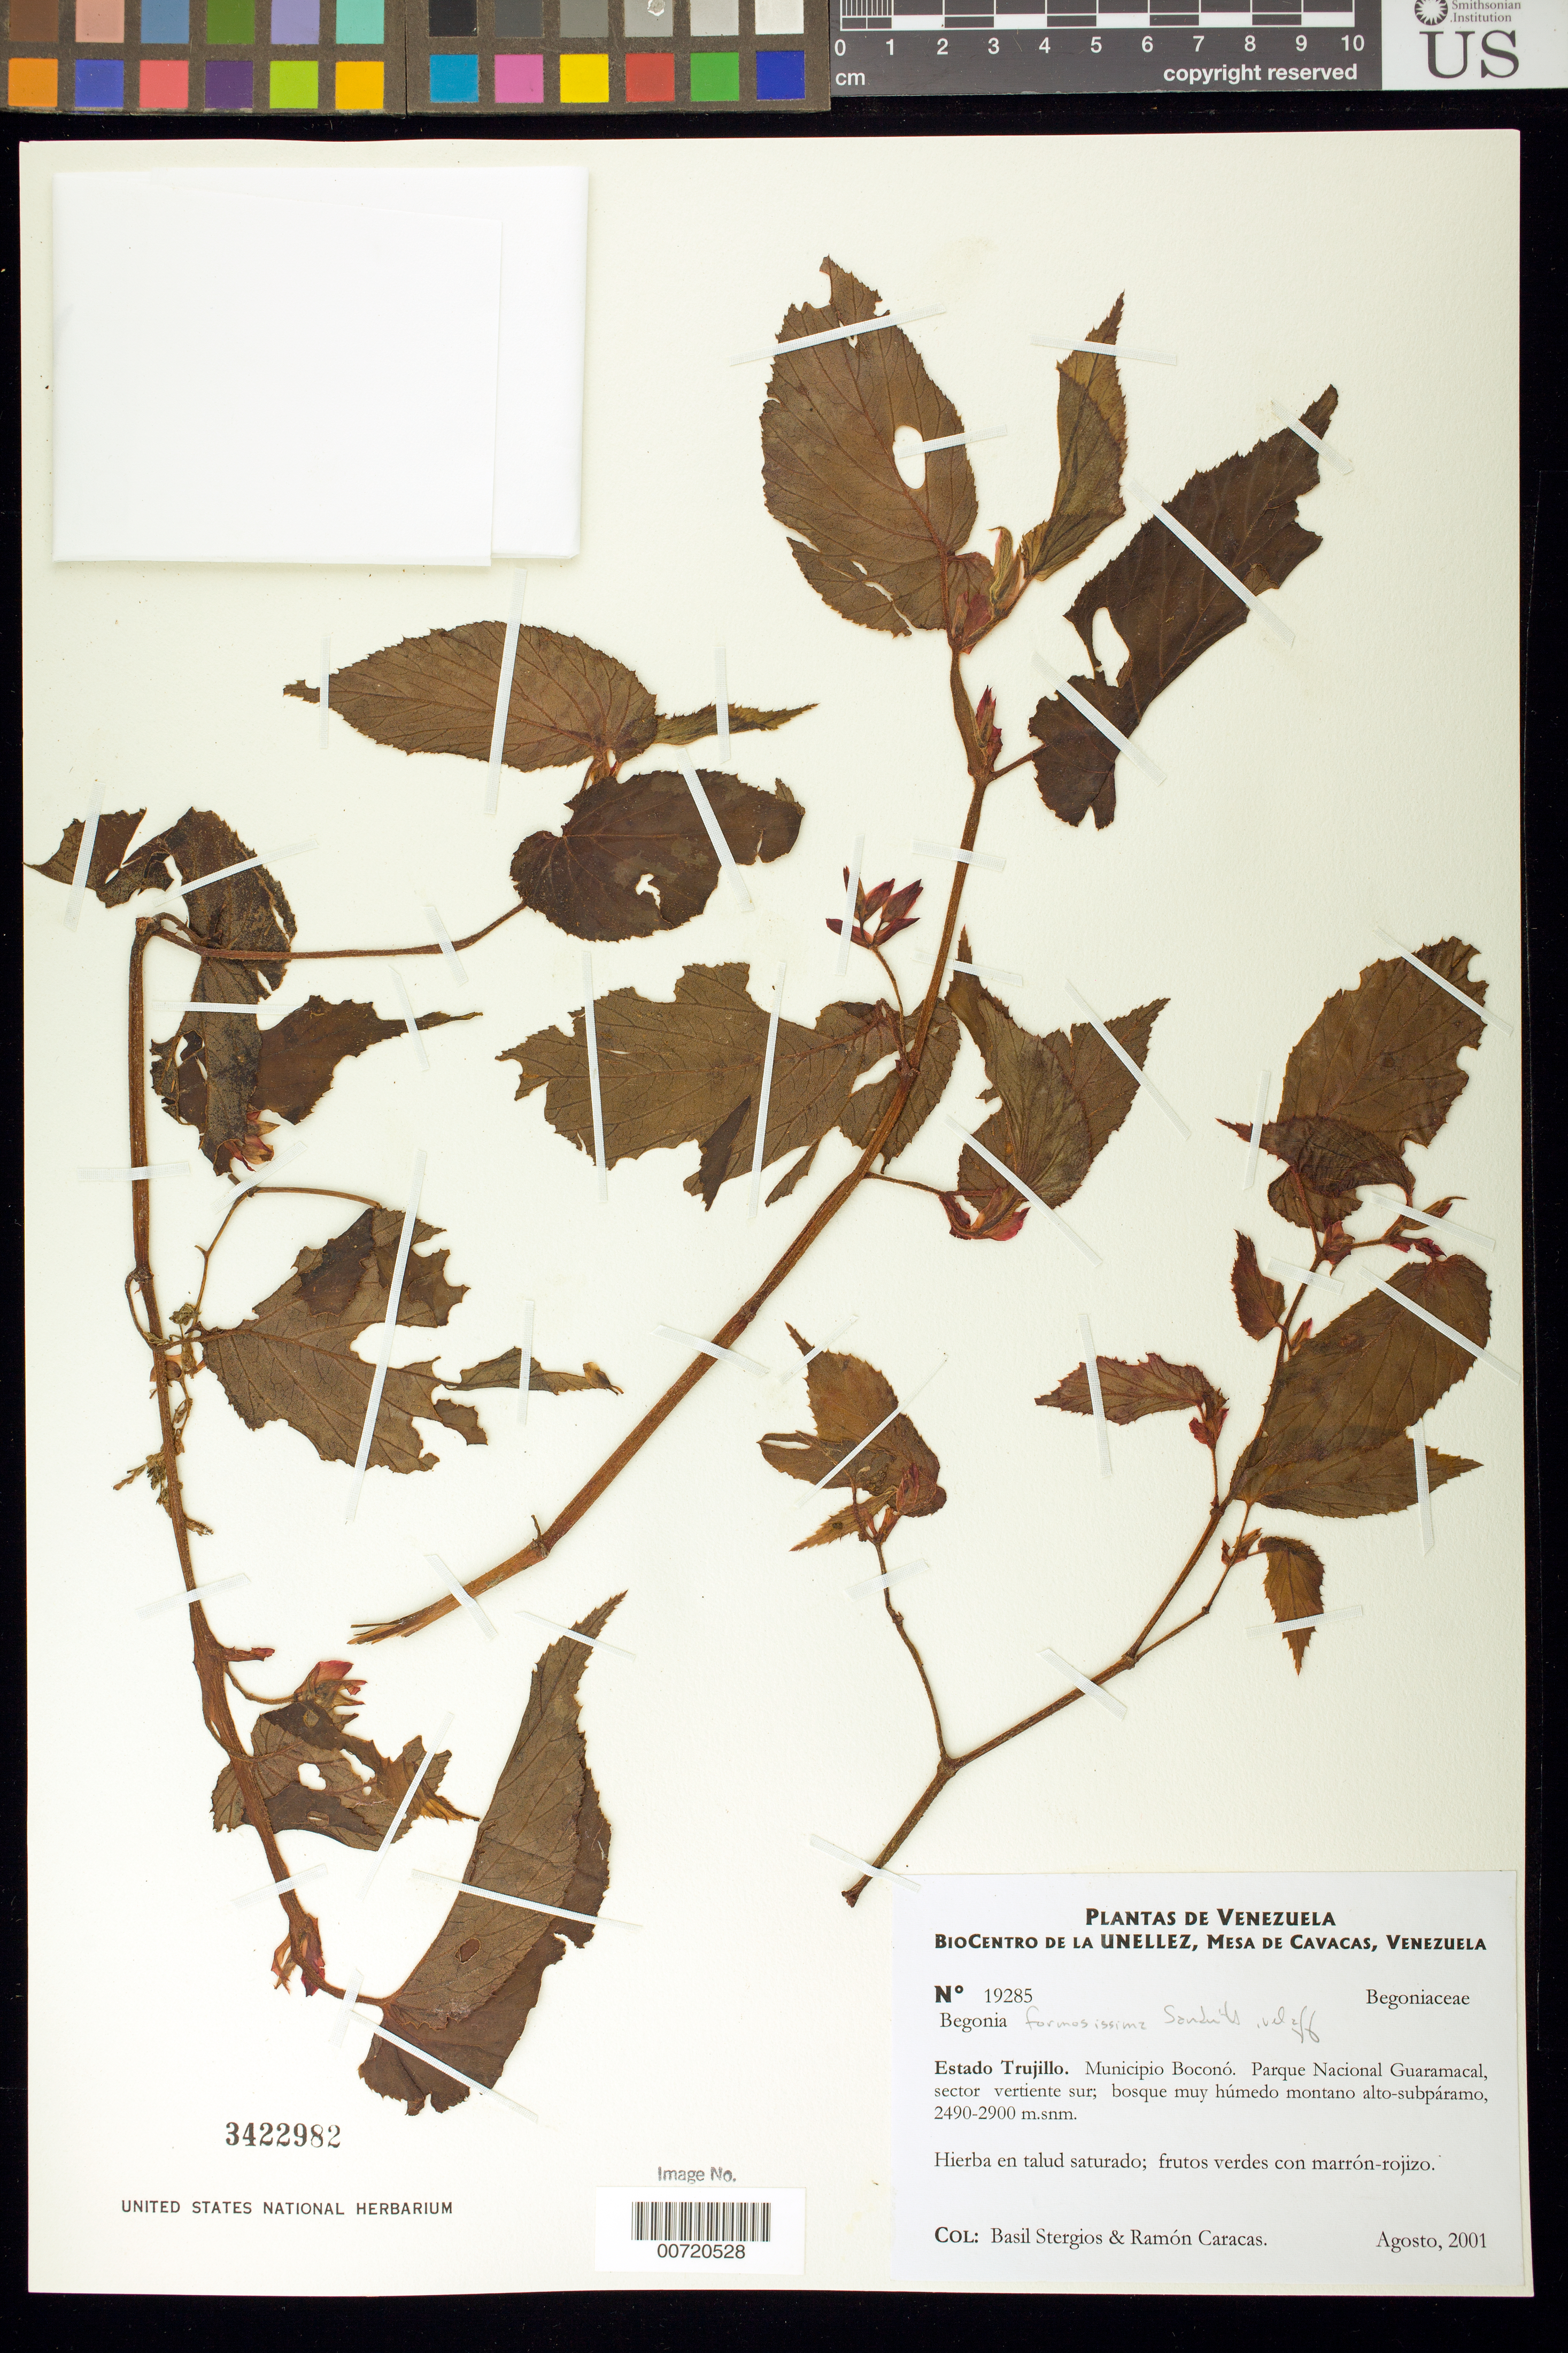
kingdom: Plantae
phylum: Tracheophyta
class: Magnoliopsida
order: Cucurbitales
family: Begoniaceae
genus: Begonia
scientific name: Begonia formosissima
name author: Sandwith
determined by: Dorr, L. J., (BOT), Smithsonian Institution - National Museum of Natural History (UNITED STATES)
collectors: B. G. Stergios & R. Caracas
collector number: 19285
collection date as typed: Aug 2001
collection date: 2001-08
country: Venezuela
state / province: Trujillo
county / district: Boconó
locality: Parque Nacional Guaramacal, vertiente sur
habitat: Bosque muy húmedo montano alto-subpáramo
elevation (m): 2490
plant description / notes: PORT, US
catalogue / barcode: US 3422982